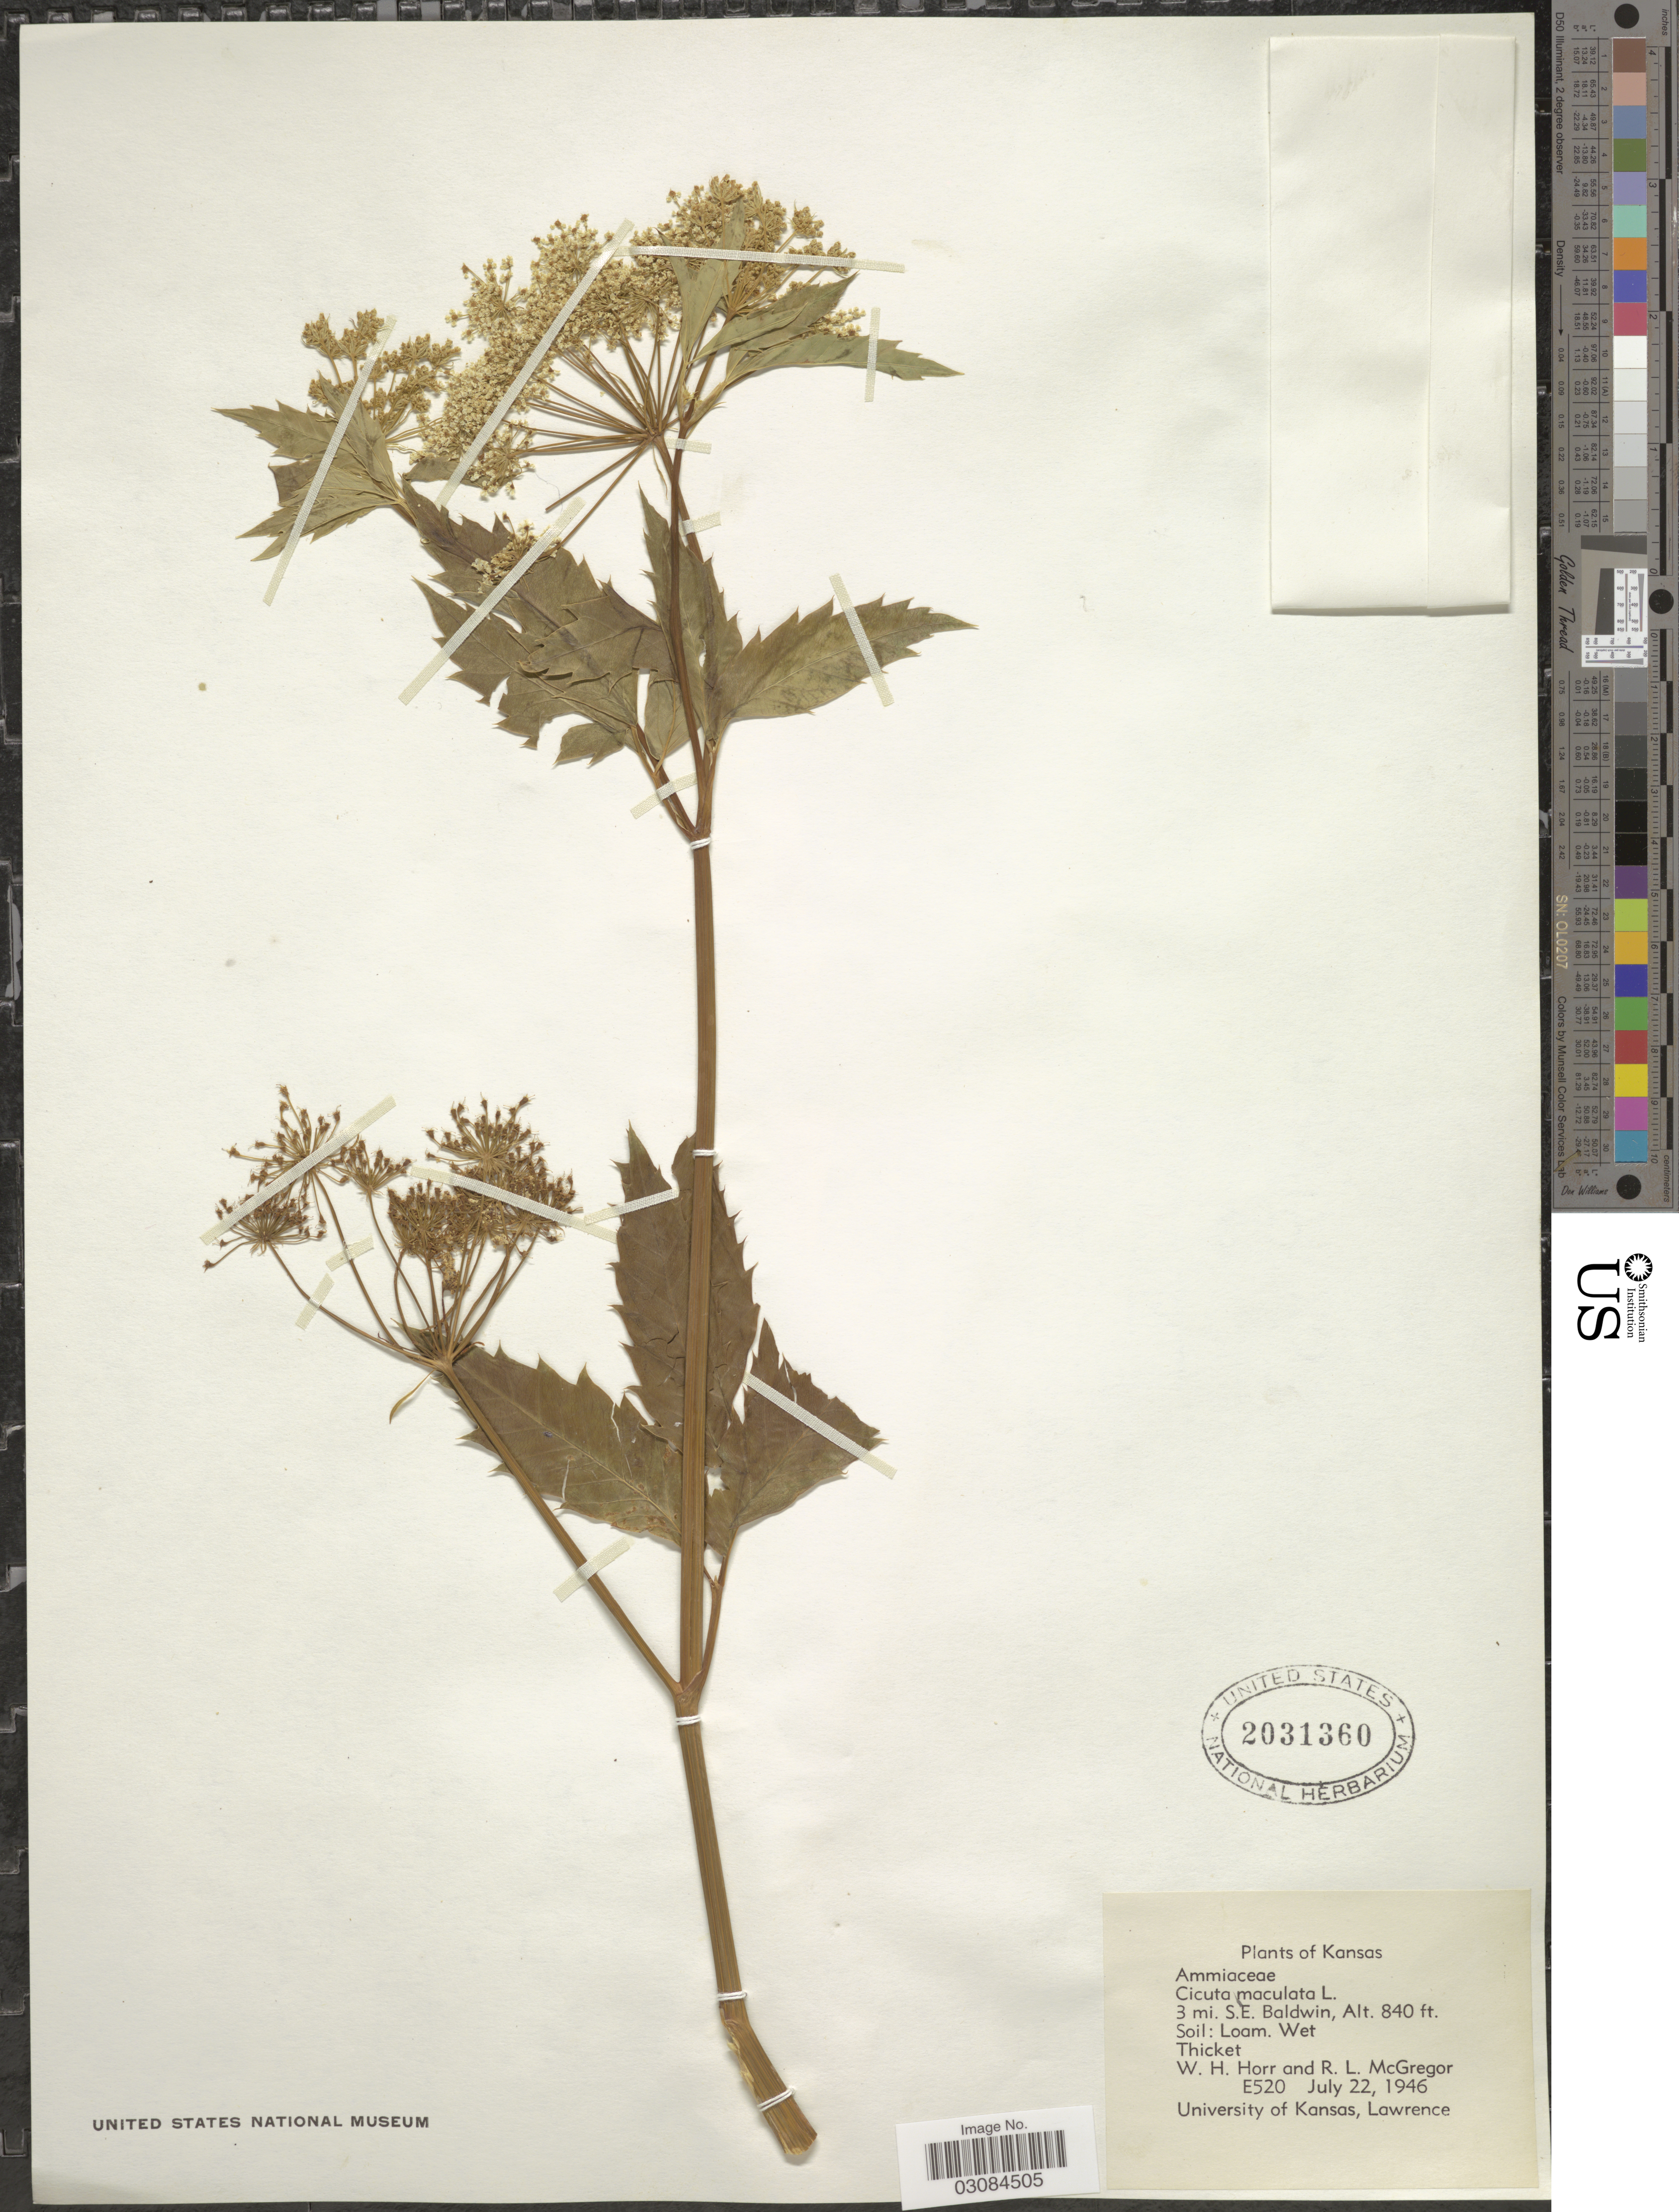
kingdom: Plantae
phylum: Tracheophyta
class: Magnoliopsida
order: Apiales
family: Apiaceae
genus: Cicuta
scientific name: Cicuta maculata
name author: L.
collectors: W. H. Horr & R. McGregor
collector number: E520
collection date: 1946-07-22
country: United States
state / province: Kansas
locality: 3 mi. S.E. Baldwin.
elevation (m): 256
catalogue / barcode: US 2031360